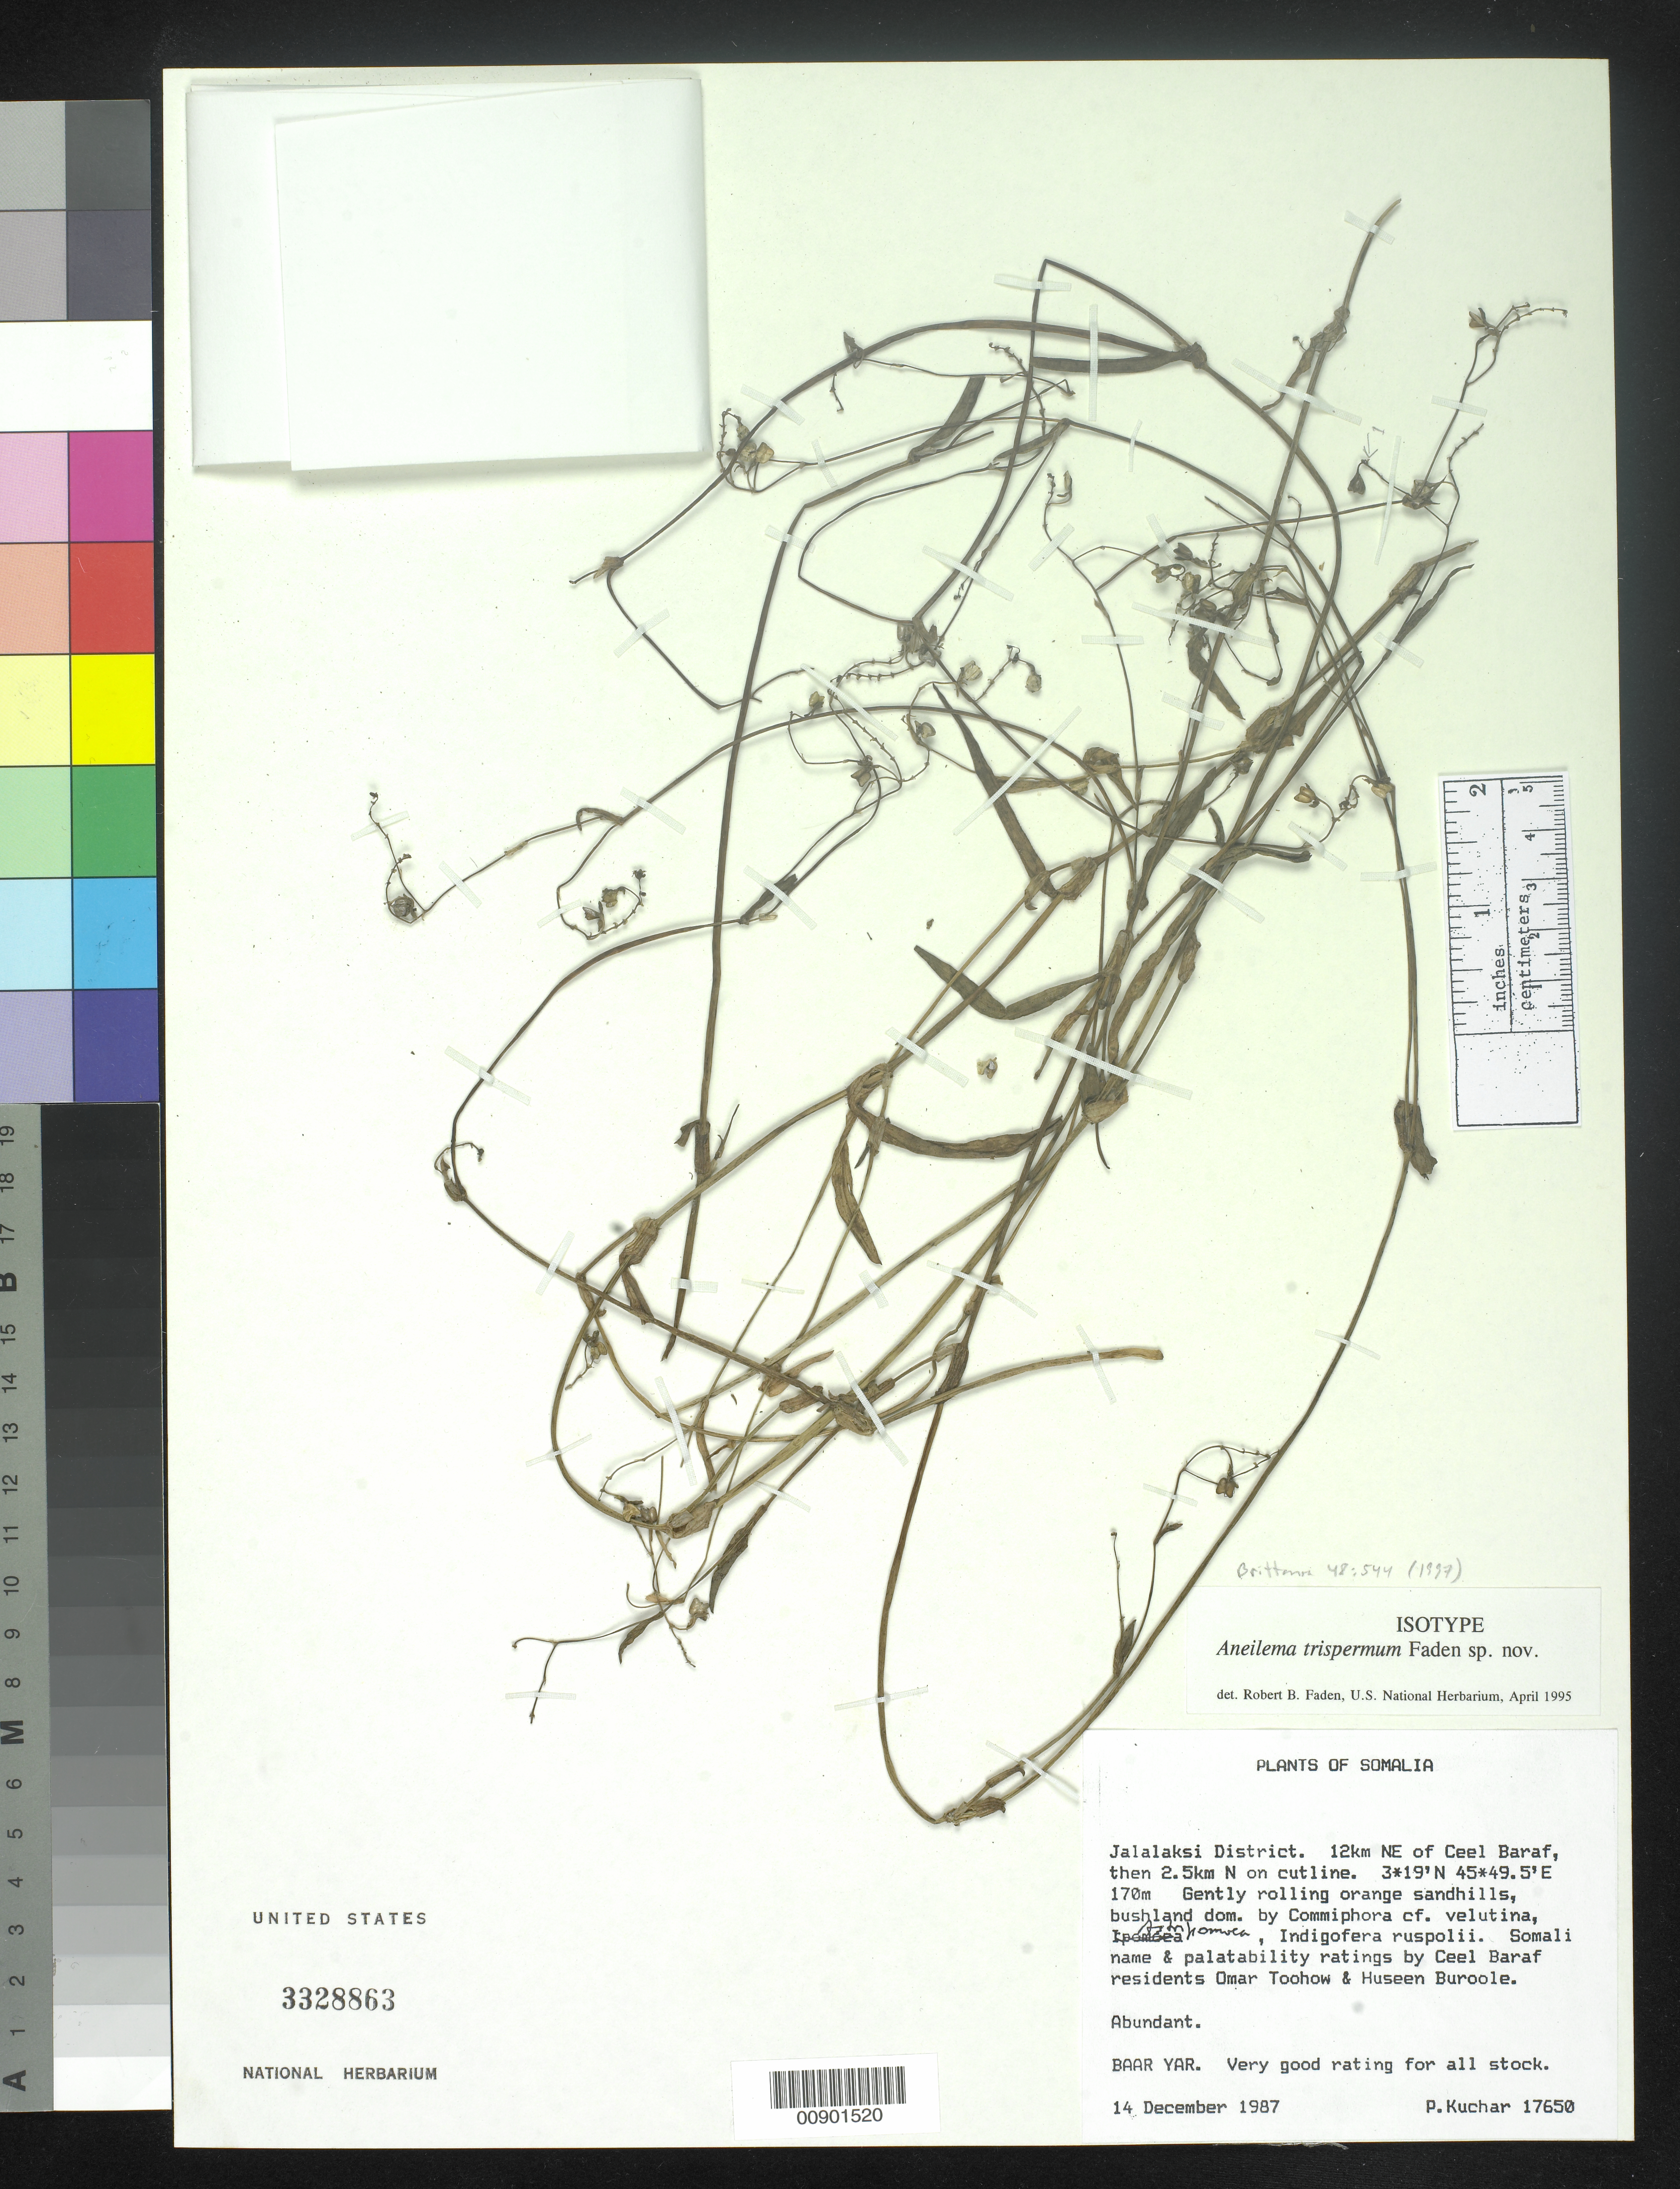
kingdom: Plantae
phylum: Tracheophyta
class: Liliopsida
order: Commelinales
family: Commelinaceae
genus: Aneilema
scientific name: Aneilema trispermum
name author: Faden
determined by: Faden, Robert B., (US), Smithsonian Institution - National Museum of Natural History (UNITED STATES)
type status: Isotype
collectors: P. Kuchar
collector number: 17650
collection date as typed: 14 Dec 1987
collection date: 1987-12-14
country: Somalia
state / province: Hiiraan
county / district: Jalalaqsi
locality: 12 km NE of Ceel Baraf, then 2.5 km N on cutline.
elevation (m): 170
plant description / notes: Specimen annotated by Faden (April 1995) as "isotype" but type status uncertain. The protologue (1997, Brittonia 48: 544) cites the type collection as Kuchar 17650 (with isotypes at EA, ETH, FT, K, MO, UPS, US). Listed among “specimen examined” (i.e., paratypes) is Kuchar 17633 (“MOG, destroyed”). Duplicates of both collections are extant at US, with the duplicate of Kuchar 17633 (!) annotated as “holotype”. 2 duplicates of 17650 are annotated as “isotype”. The specimen labels of both collections bear otherwise identical collection data.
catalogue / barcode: US 3328863